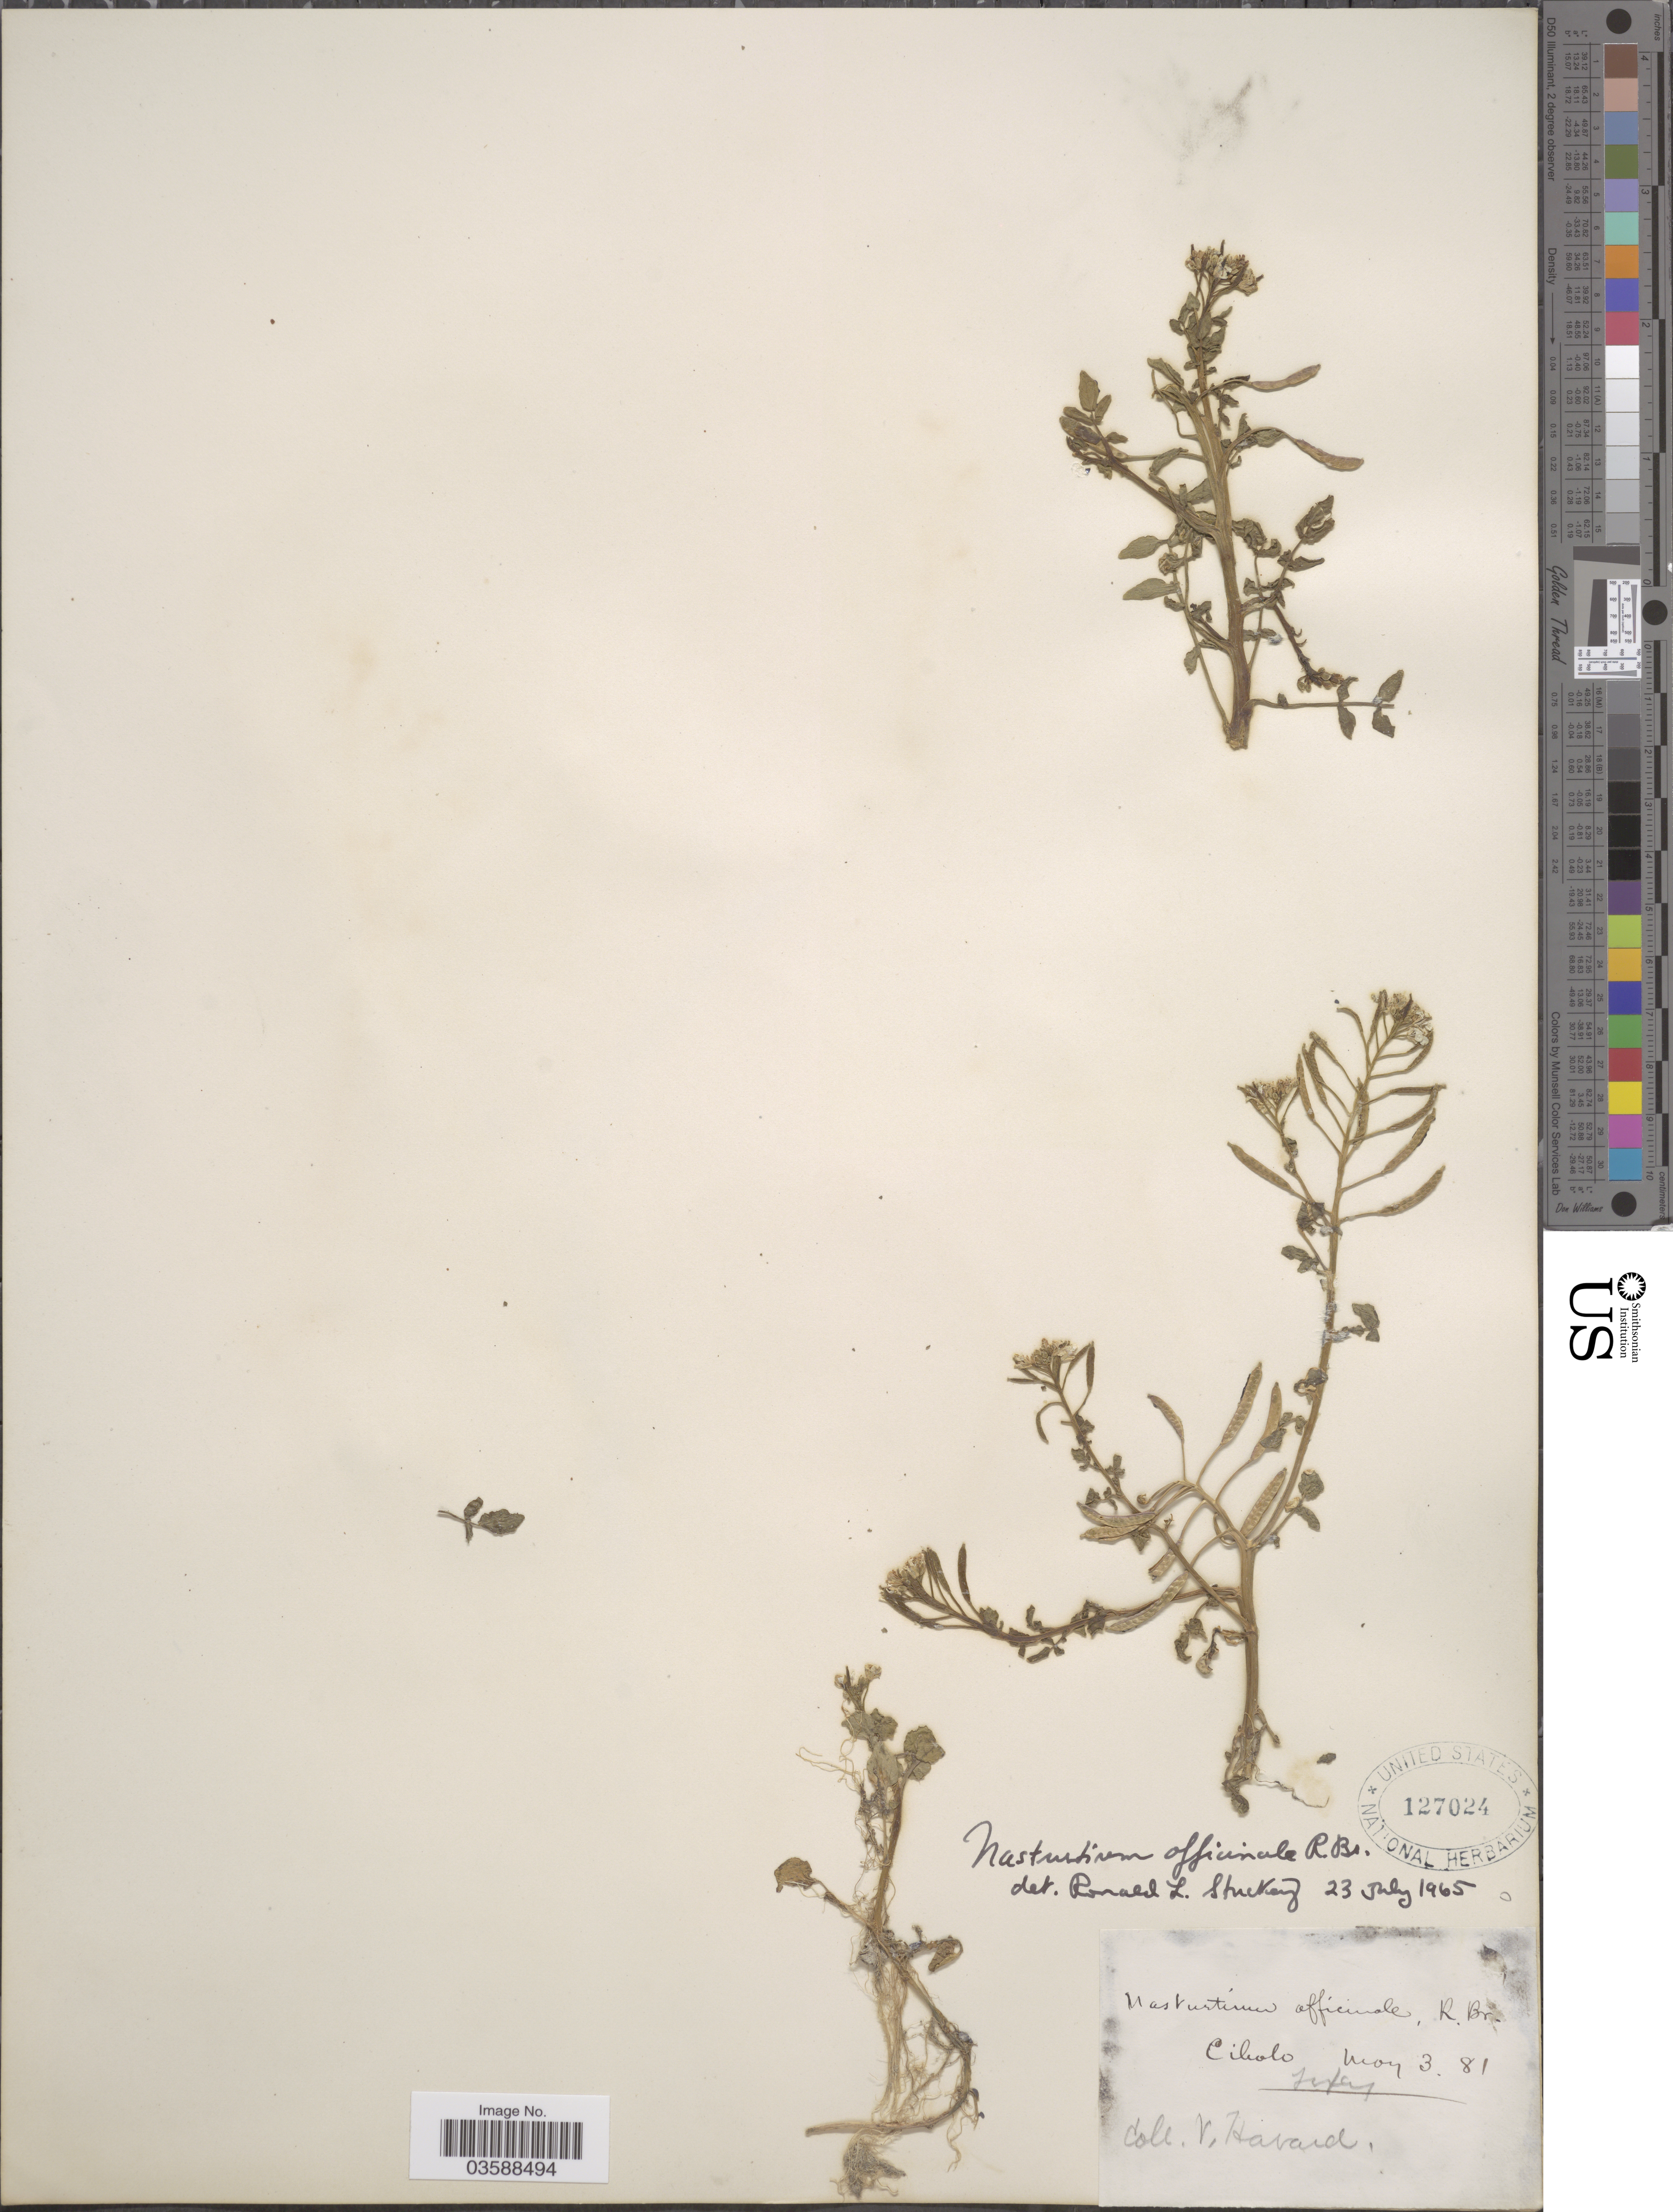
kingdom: Plantae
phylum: Tracheophyta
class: Magnoliopsida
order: Brassicales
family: Brassicaceae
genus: Nasturtium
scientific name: Nasturtium officinale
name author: R. Br.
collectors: V. Havard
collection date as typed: Transcribed d/m/y: 3/5/81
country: United States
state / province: Texas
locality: Cibolo.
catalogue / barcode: US 127024